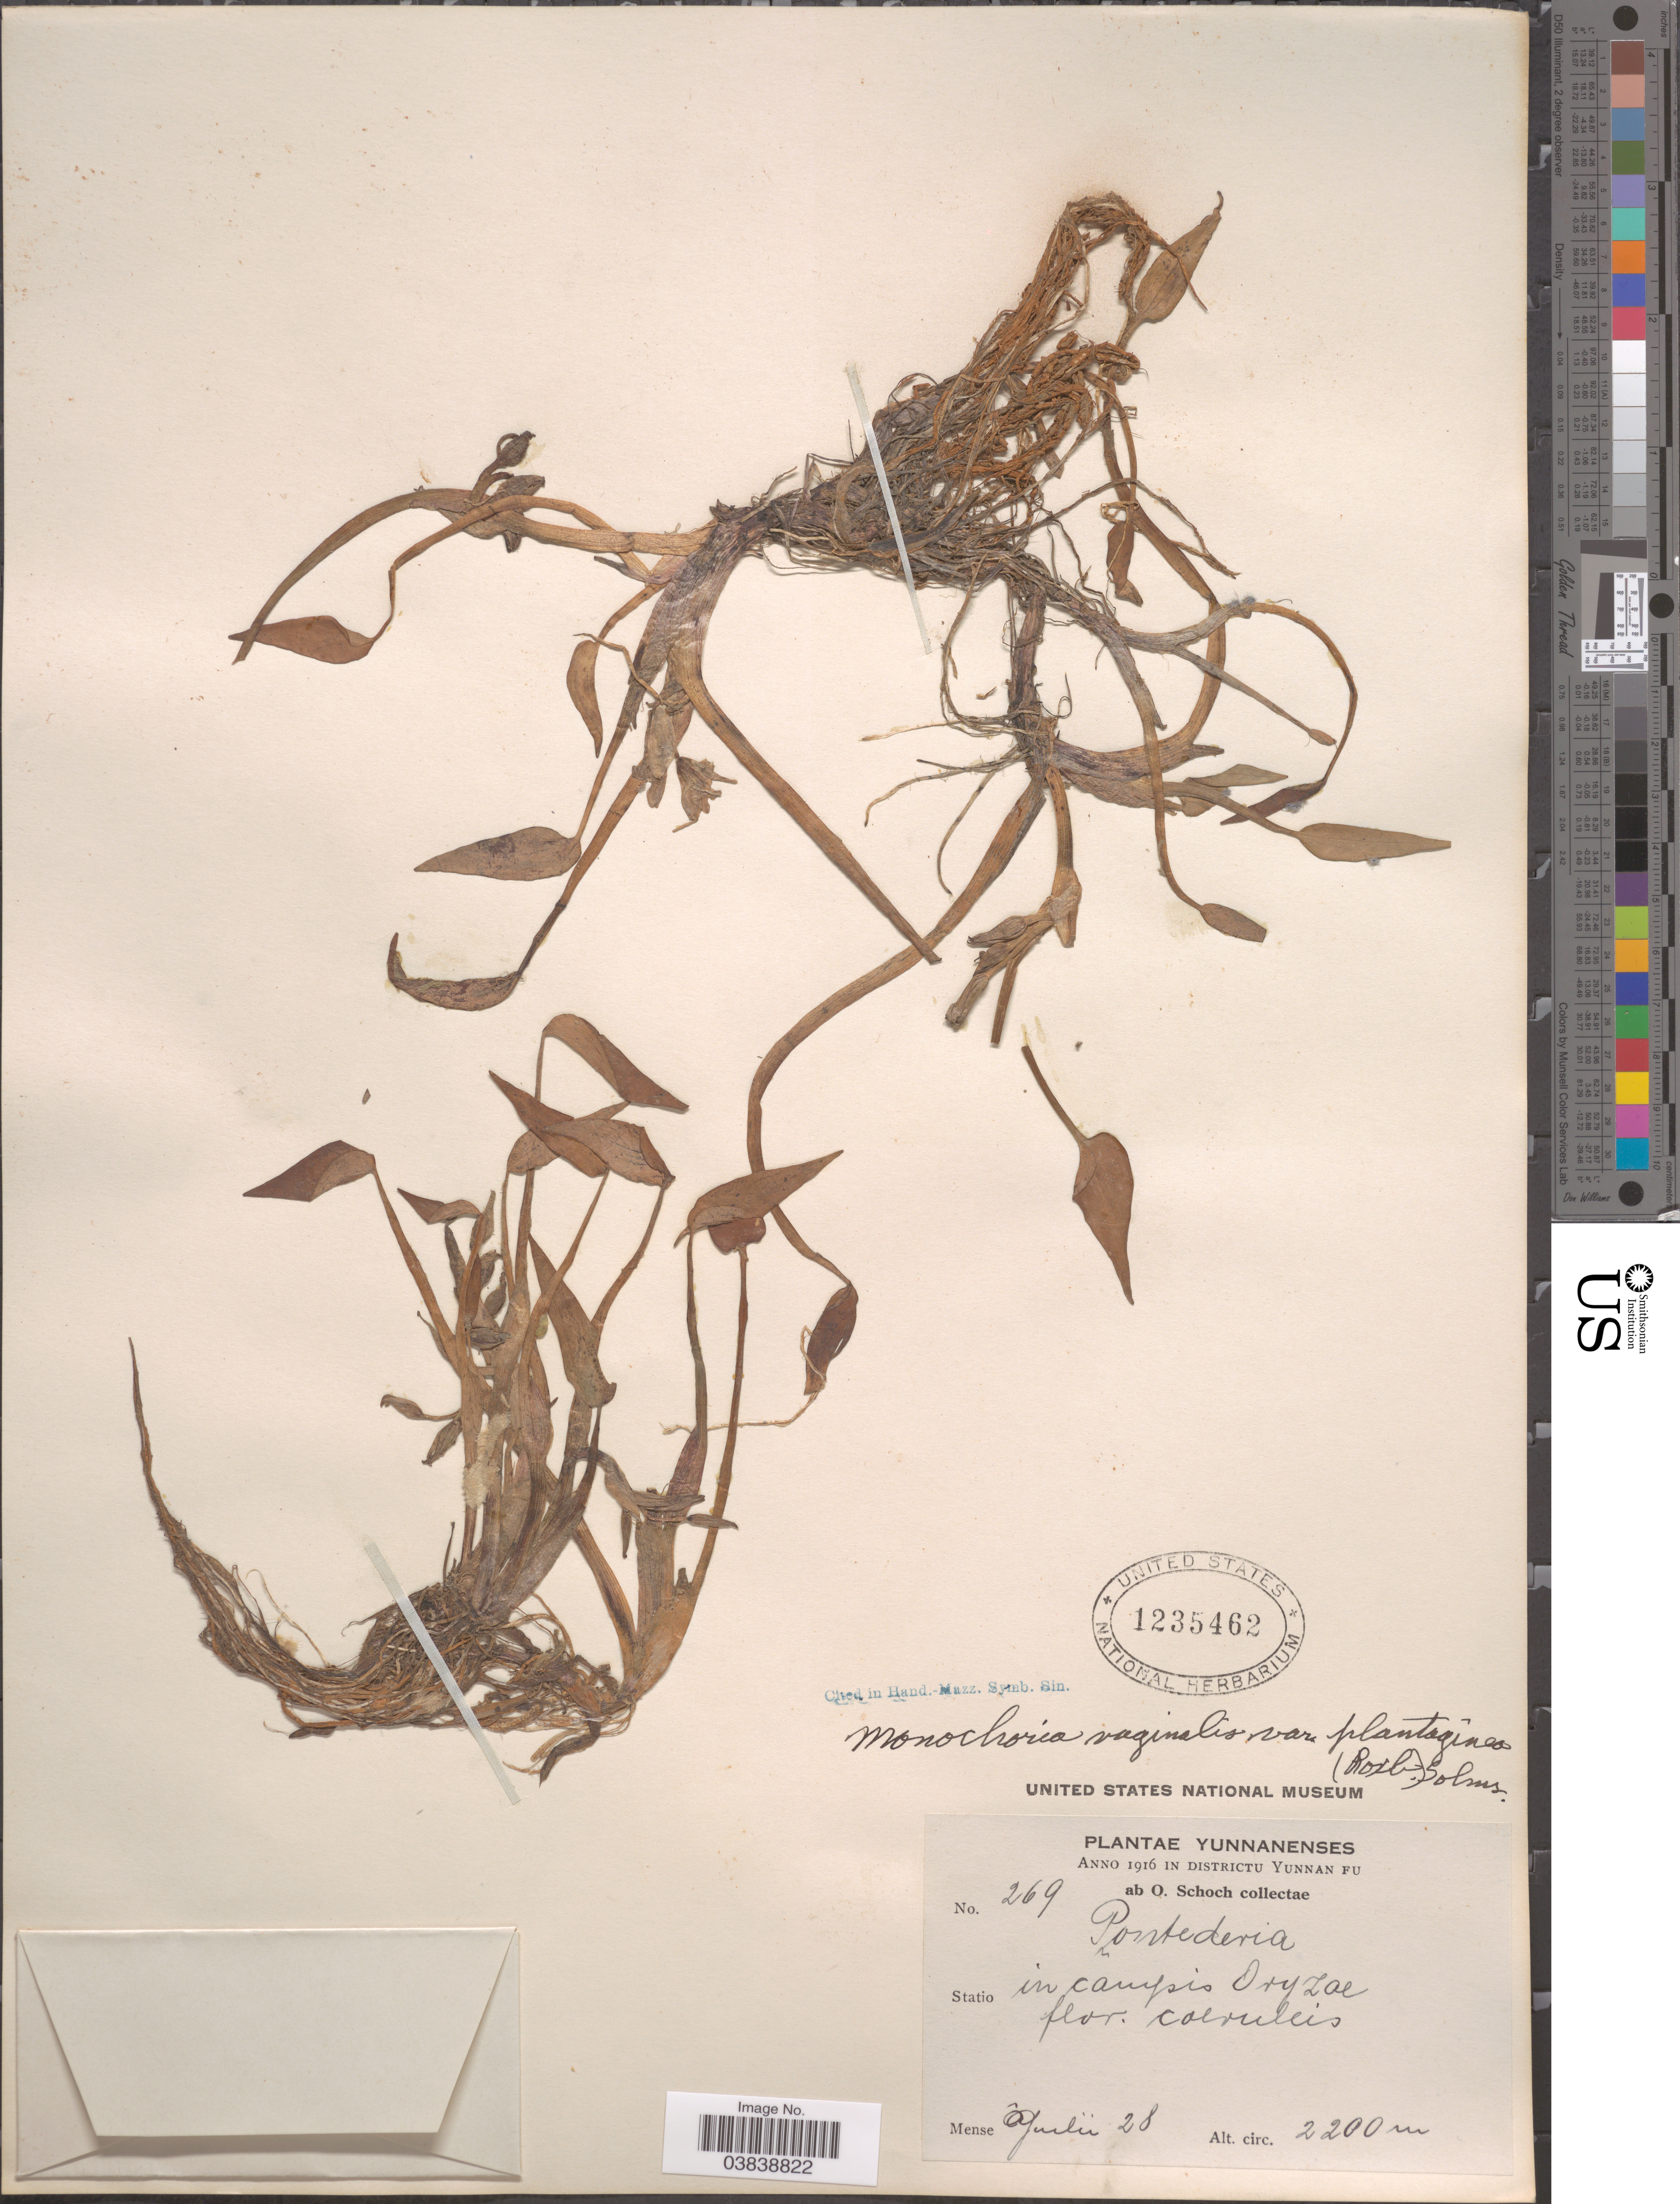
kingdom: Plantae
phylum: Tracheophyta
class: Liliopsida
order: Commelinales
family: Pontederiaceae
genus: Monochoria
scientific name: Monochoria vaginalis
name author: (Burm. f.) C. Presl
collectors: O. Schoch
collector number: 269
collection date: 1916-07-28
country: China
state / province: Yunnan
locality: In districtu Yunnan Fu. Station.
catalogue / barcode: US 1235462